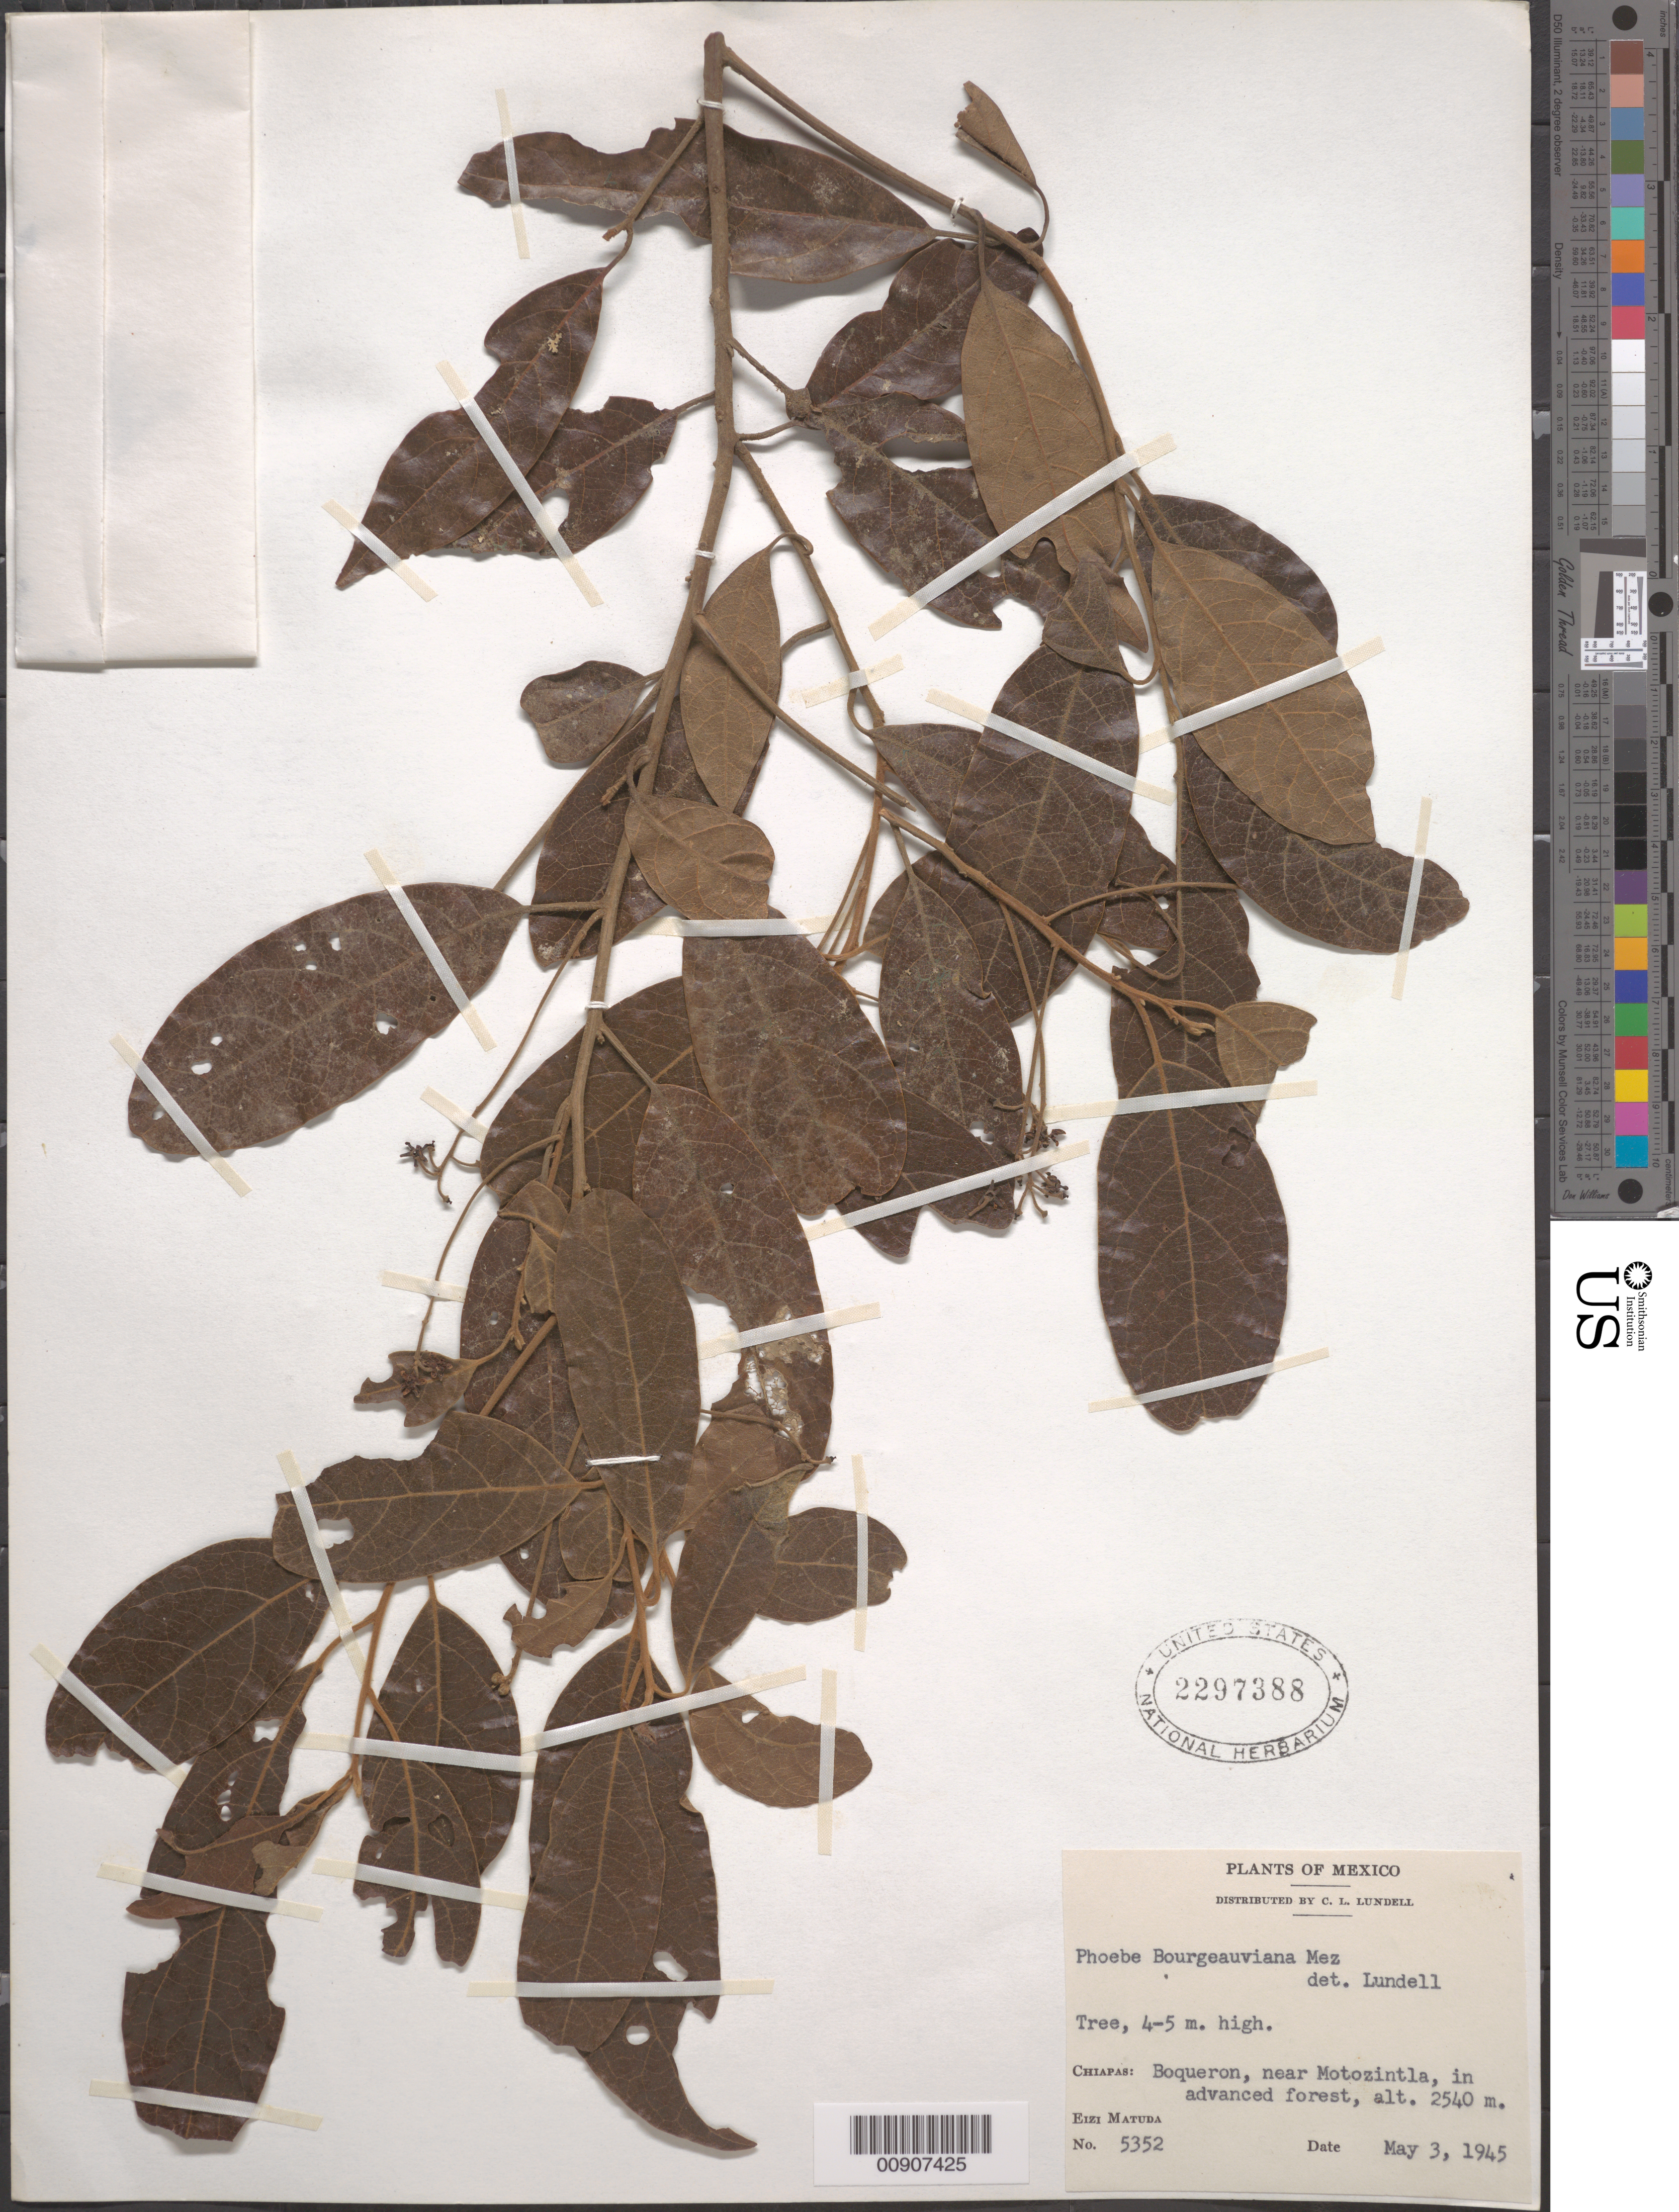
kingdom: Plantae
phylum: Tracheophyta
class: Magnoliopsida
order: Laurales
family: Lauraceae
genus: Phoebe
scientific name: Phoebe bourgeauviana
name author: Mez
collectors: E. Matuda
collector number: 5352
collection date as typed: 03 May 1945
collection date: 1945-05-03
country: Mexico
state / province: Chiapas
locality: Chiapas: Boqueron, near Motozintla.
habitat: In advanced forest.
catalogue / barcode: US 2297388